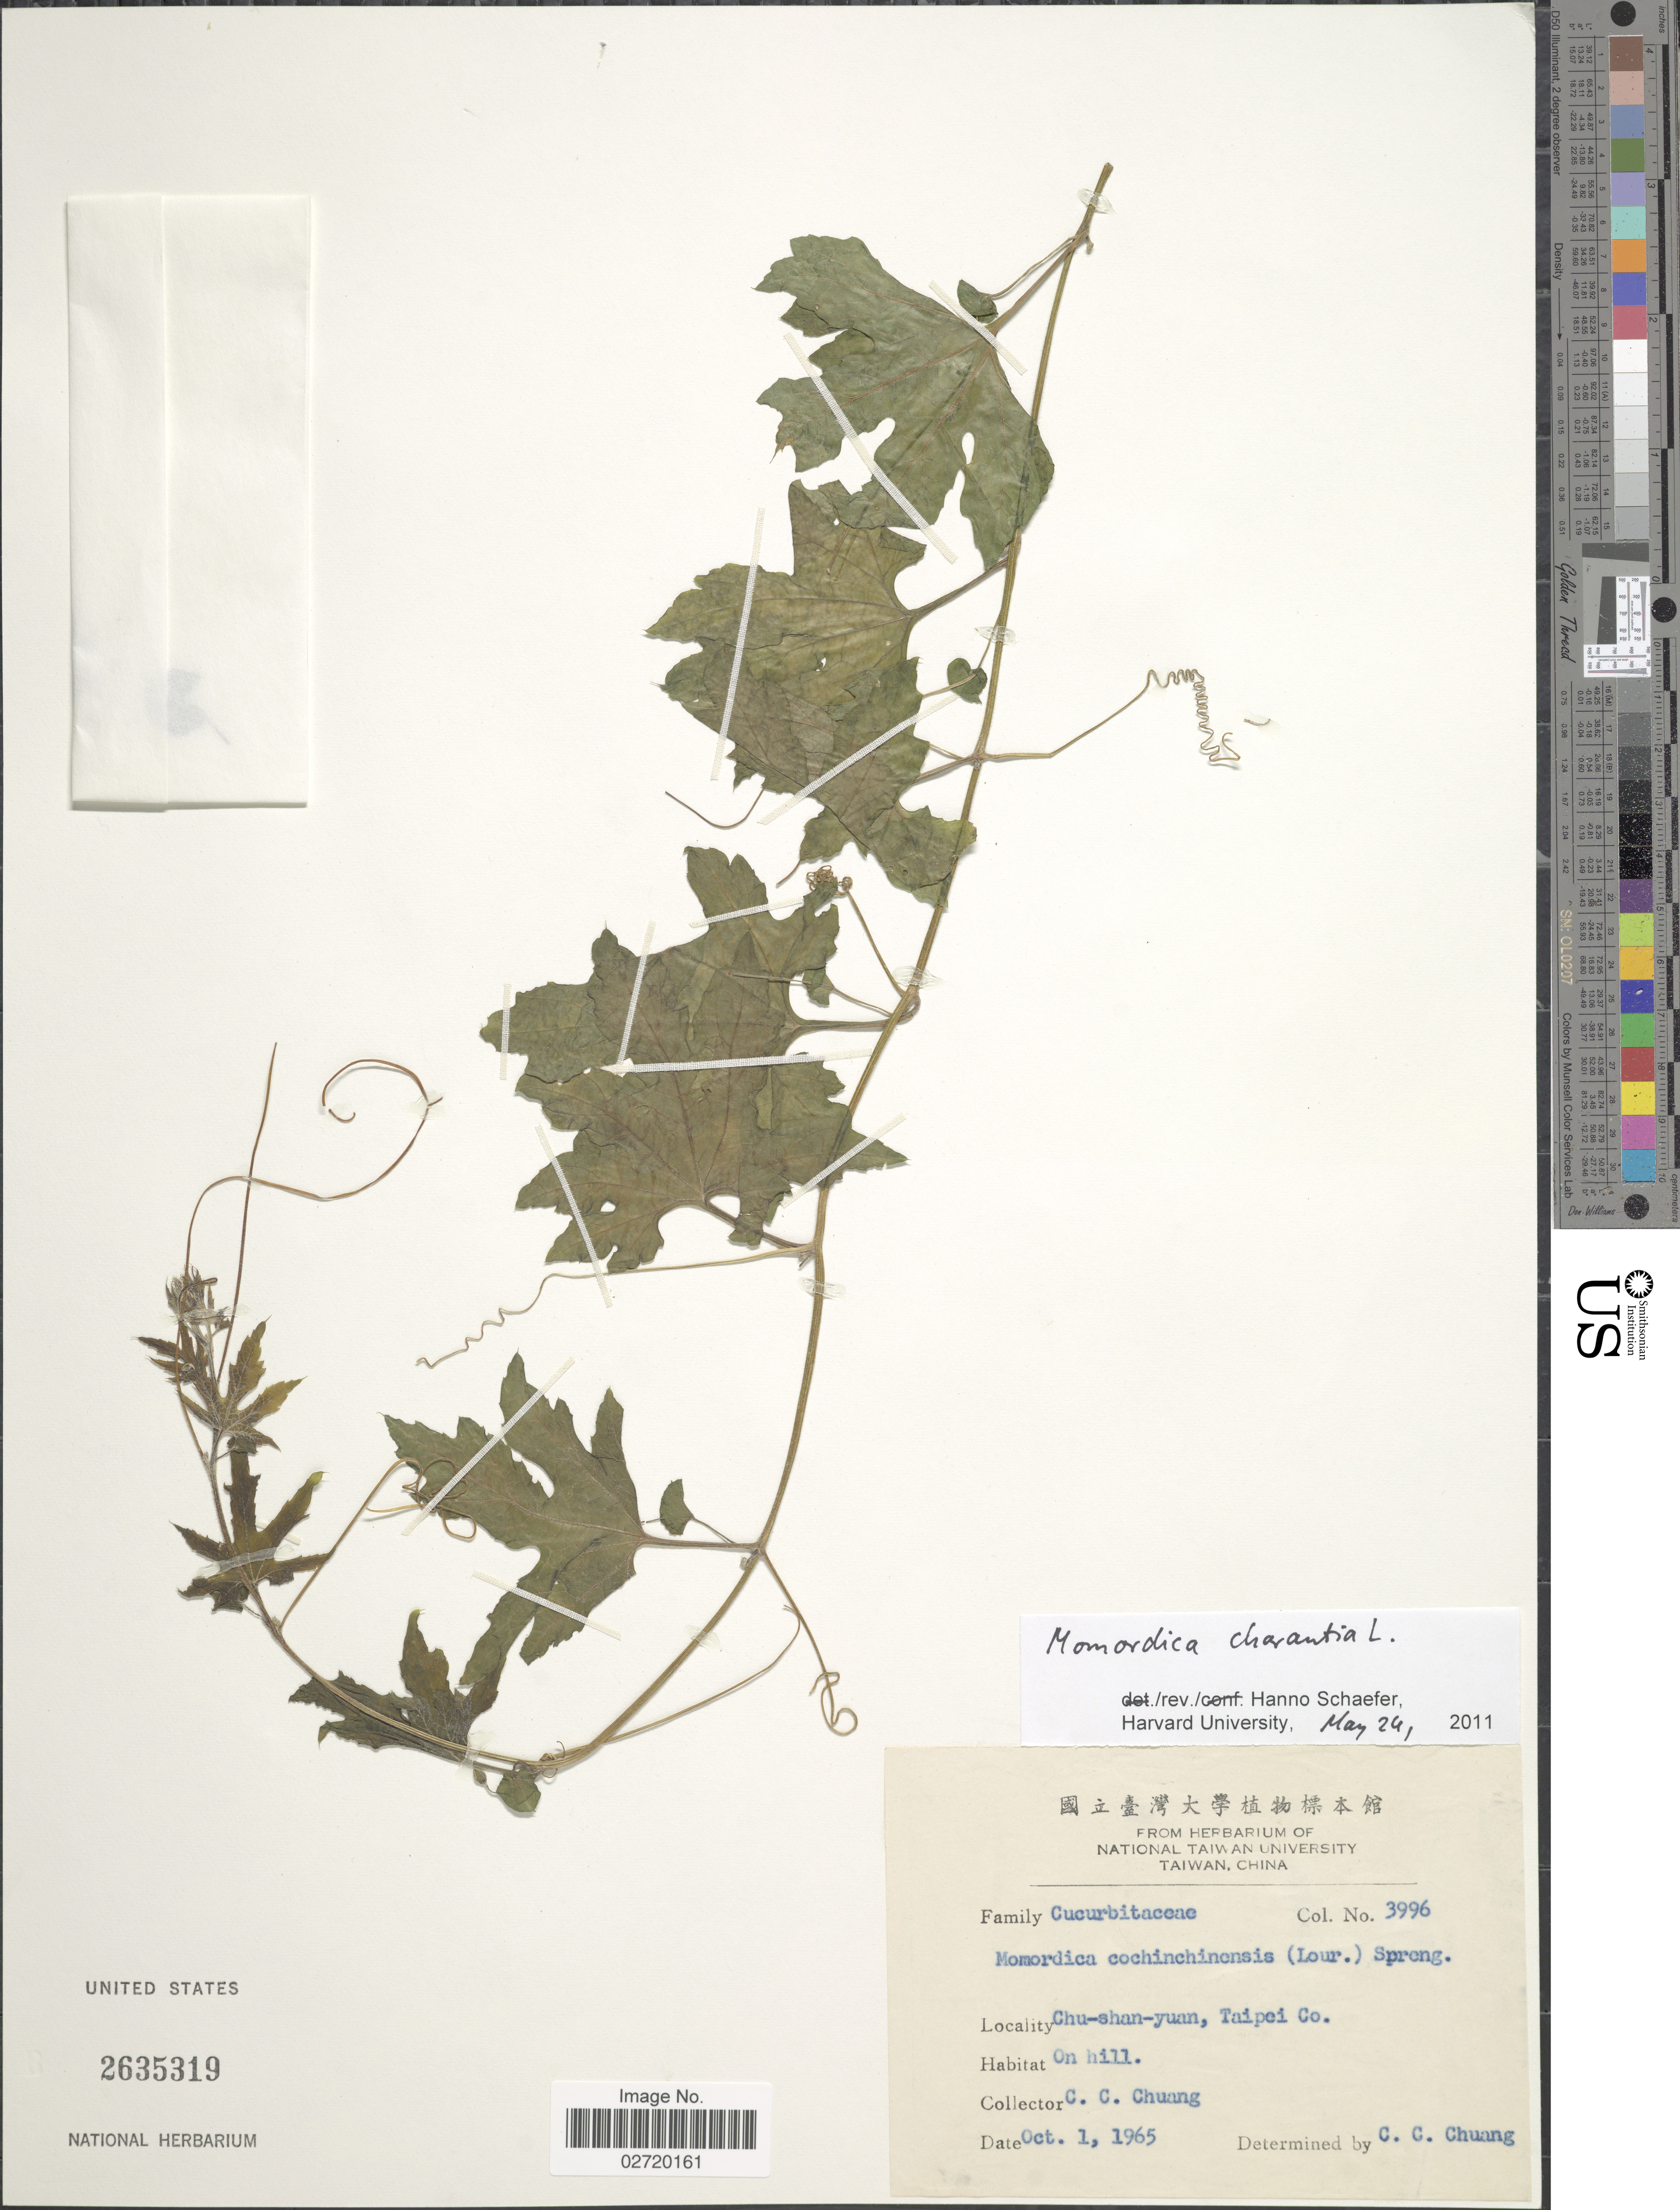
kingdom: Plantae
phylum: Tracheophyta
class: Magnoliopsida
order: Cucurbitales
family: Cucurbitaceae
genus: Momordica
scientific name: Momordica charantia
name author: L.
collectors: C. C. Chuang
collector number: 3996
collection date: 1965-10-01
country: Taiwan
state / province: Taipei City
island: Taiwan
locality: Chu-shan-yuan, Taipei Co.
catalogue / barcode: US 2635319